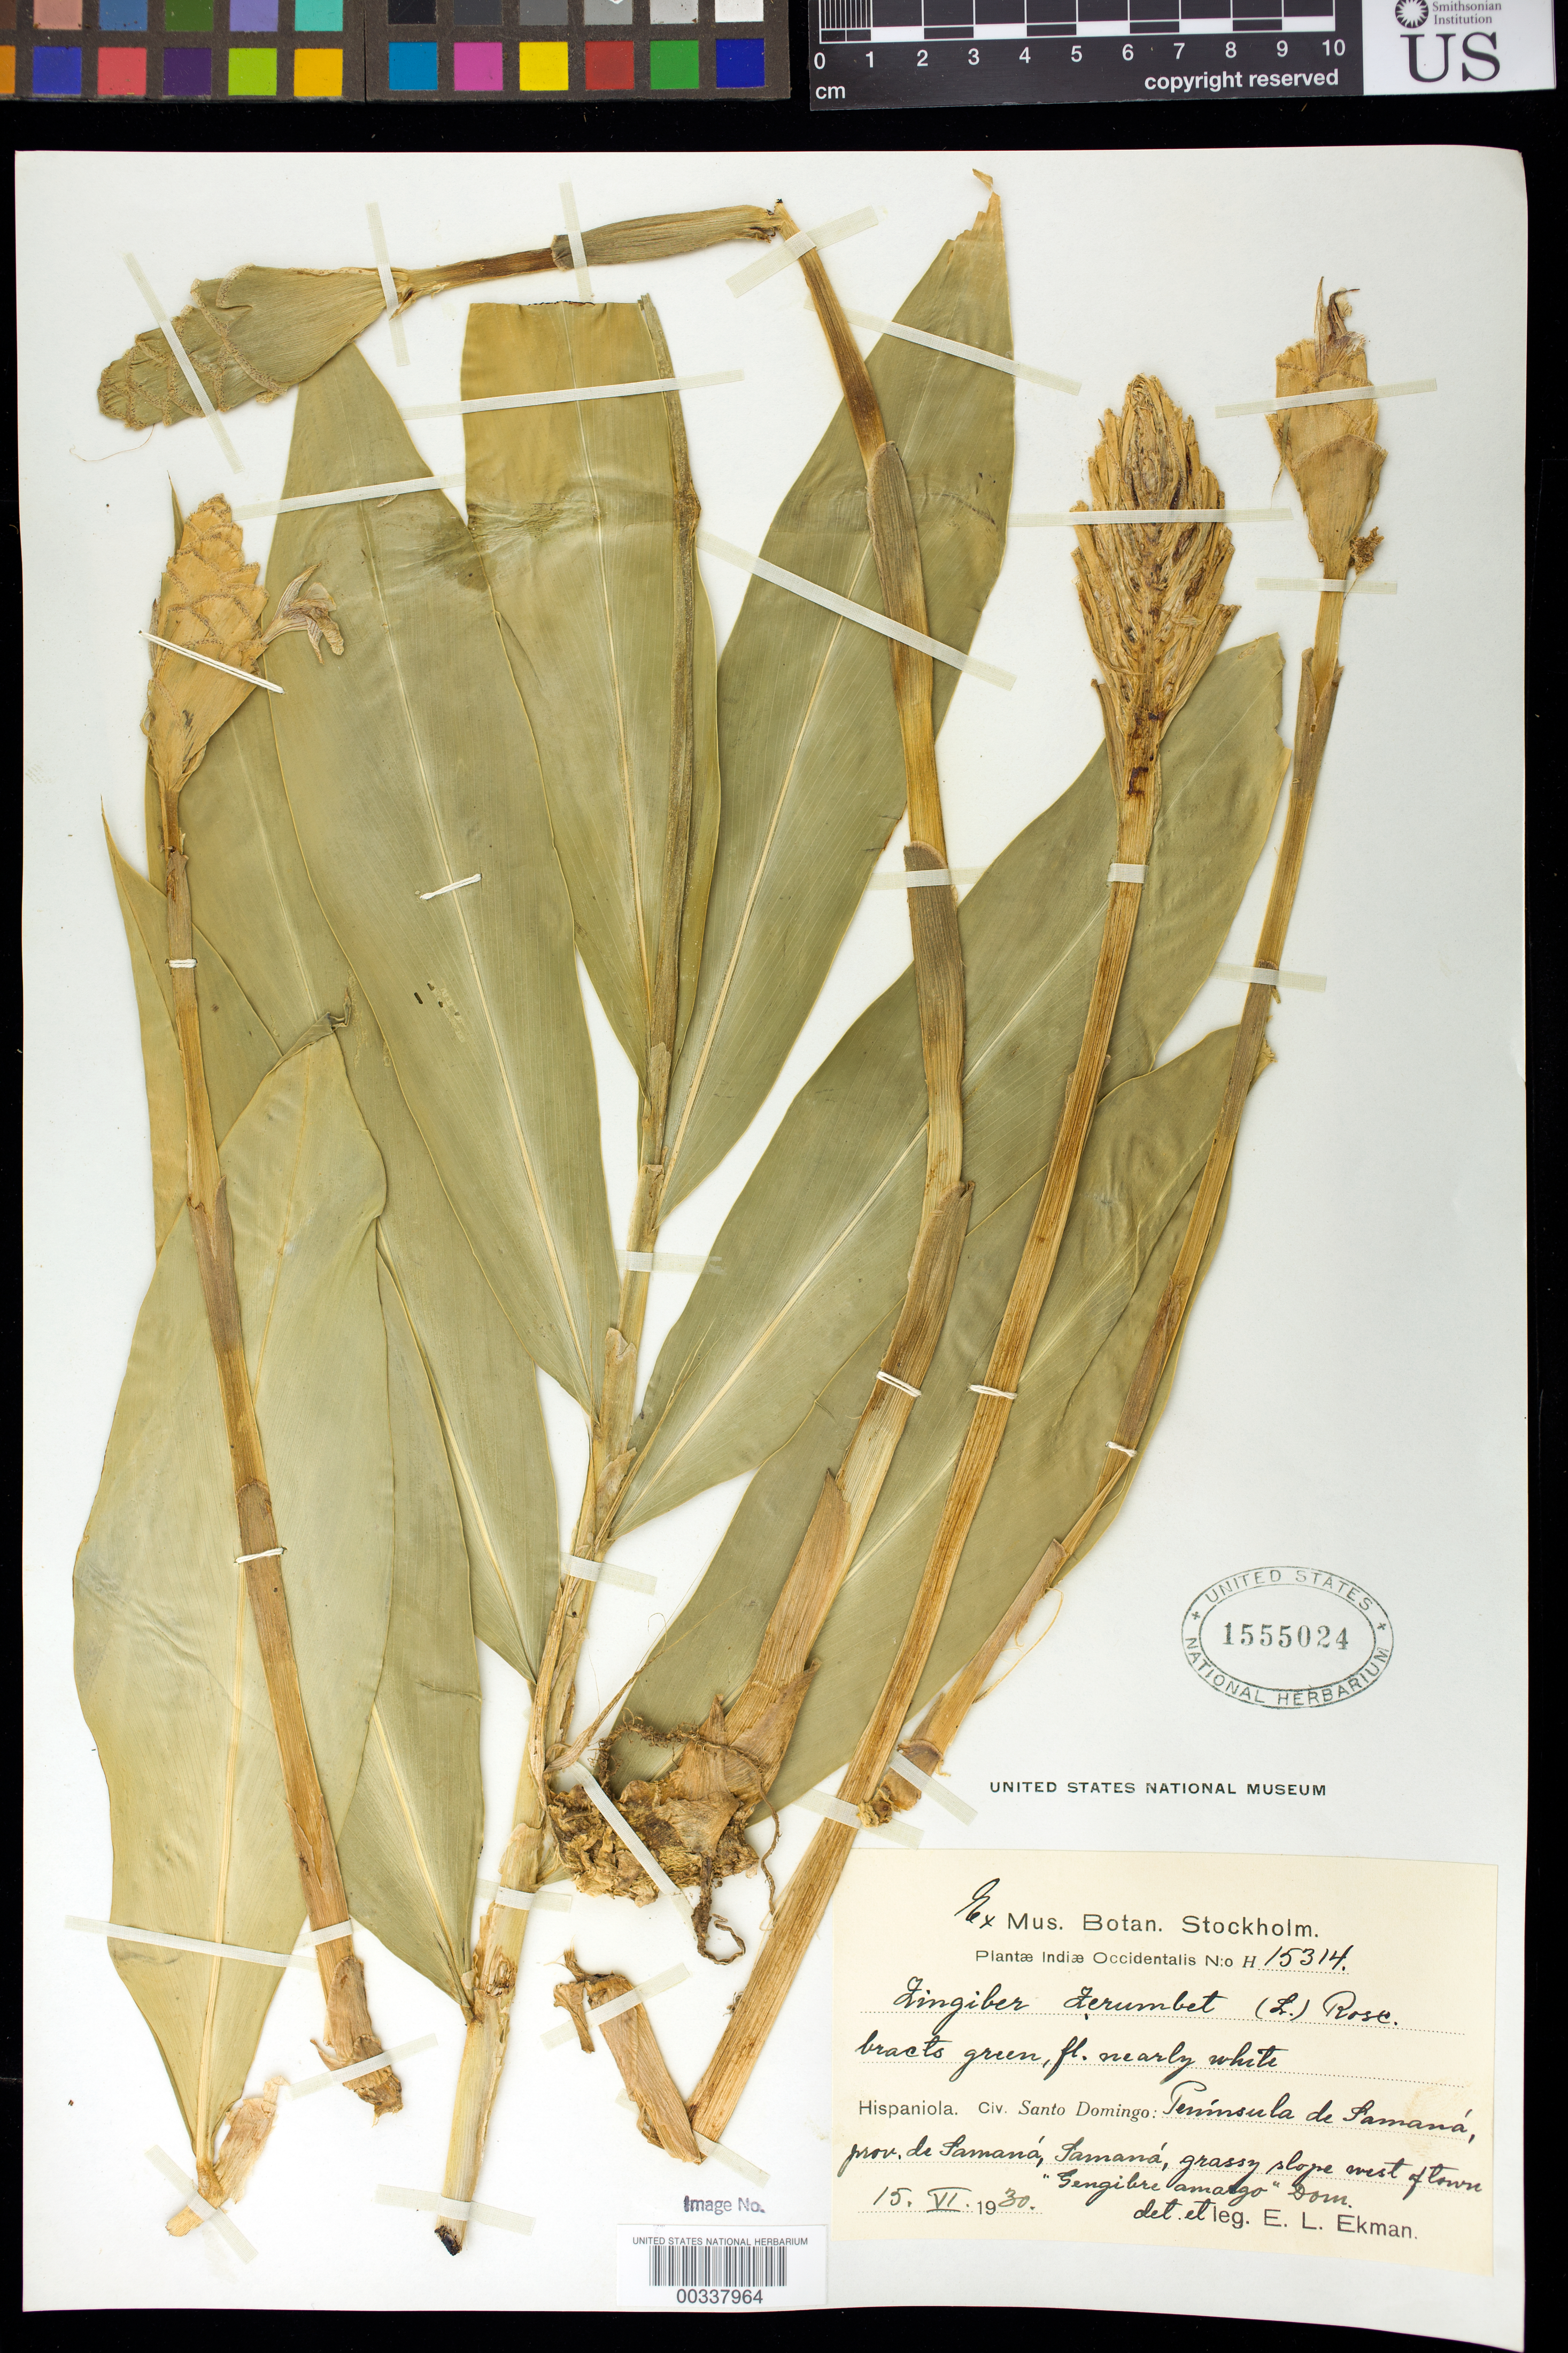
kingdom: Plantae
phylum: Tracheophyta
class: Liliopsida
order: Zingiberales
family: Zingiberaceae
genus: Zingiber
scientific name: Zingiber zerumbet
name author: (L.) Sm.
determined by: Ekman, E. L.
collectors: E. L. Ekman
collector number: H.15314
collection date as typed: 15 Jun 1930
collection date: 1930-06-15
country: Dominican Republic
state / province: Samaná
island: Hispaniola Island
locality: Peninsula de samana, samana [Samana Peninsula]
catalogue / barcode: US 1555024